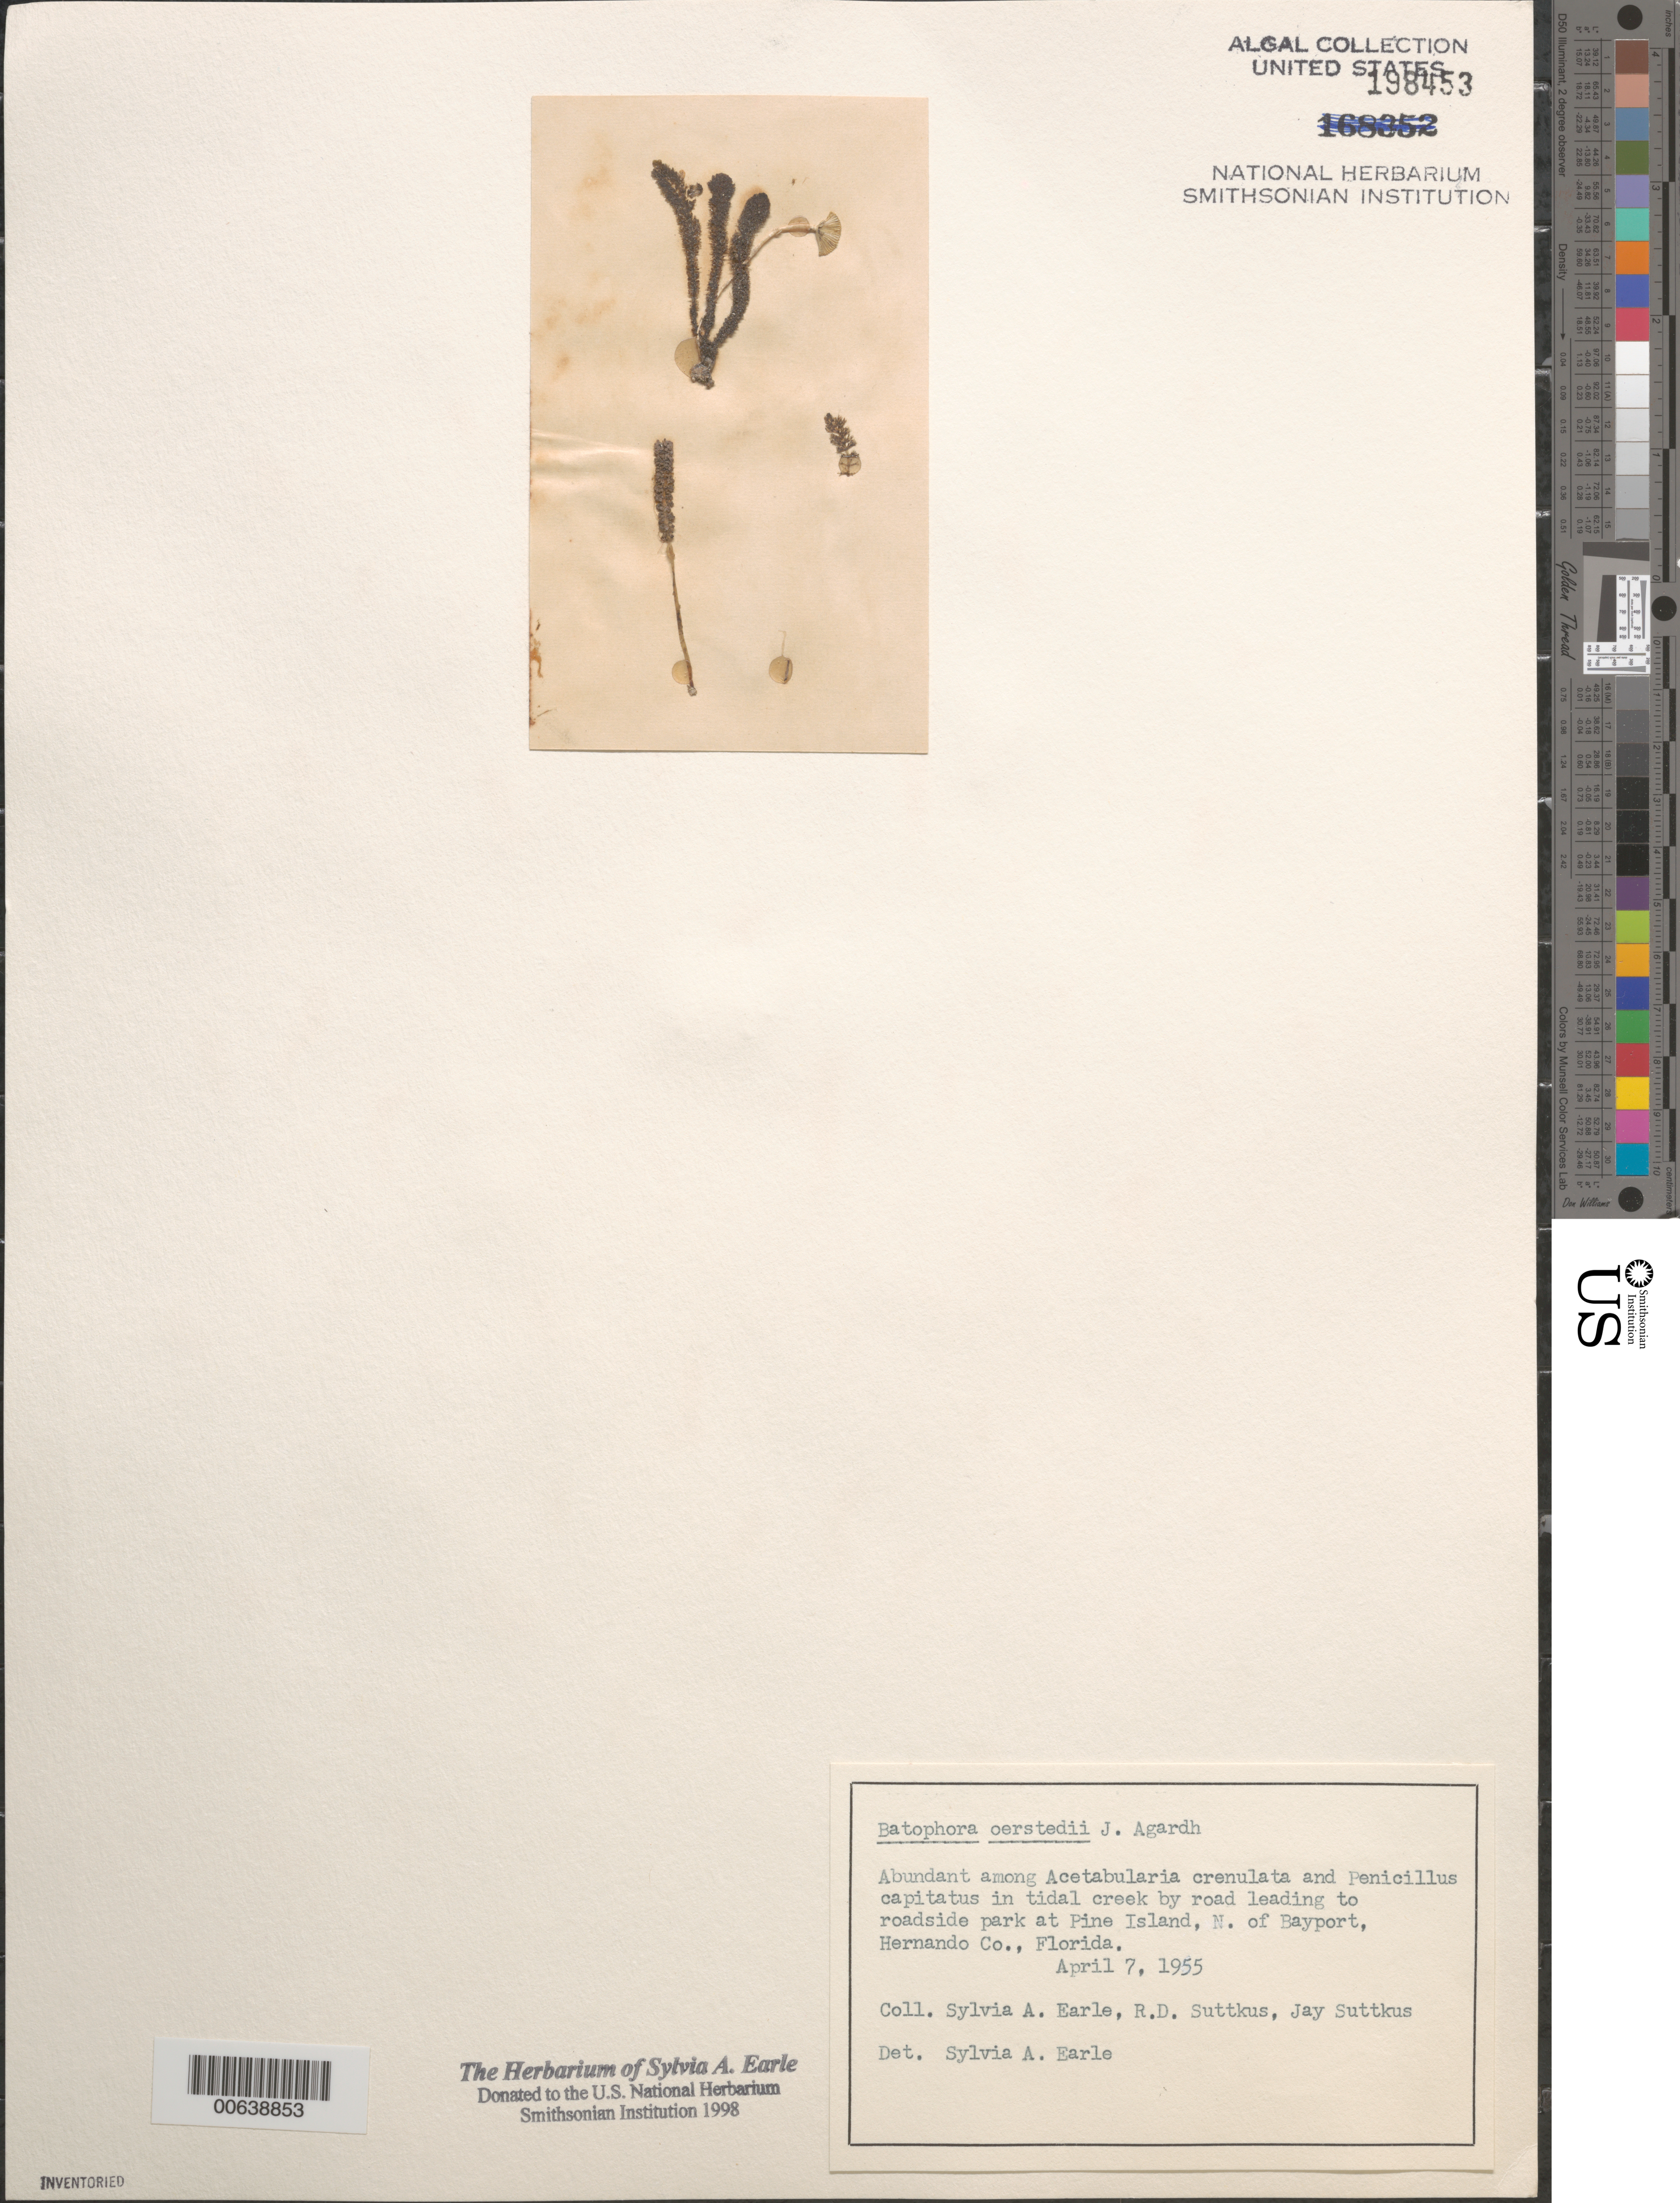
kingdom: Plantae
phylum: Chlorophyta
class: Ulvophyceae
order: Dasycladales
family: Dasycladaceae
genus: Batophora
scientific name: Batophora oerstedii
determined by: Earle, S. A.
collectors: S. A. Earle, R. Suttkus & J. Suttkus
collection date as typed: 07 Apr 1955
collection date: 1955-04-07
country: United States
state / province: Florida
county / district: Hernando County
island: Pine Island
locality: North of Bayport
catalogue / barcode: US 198453